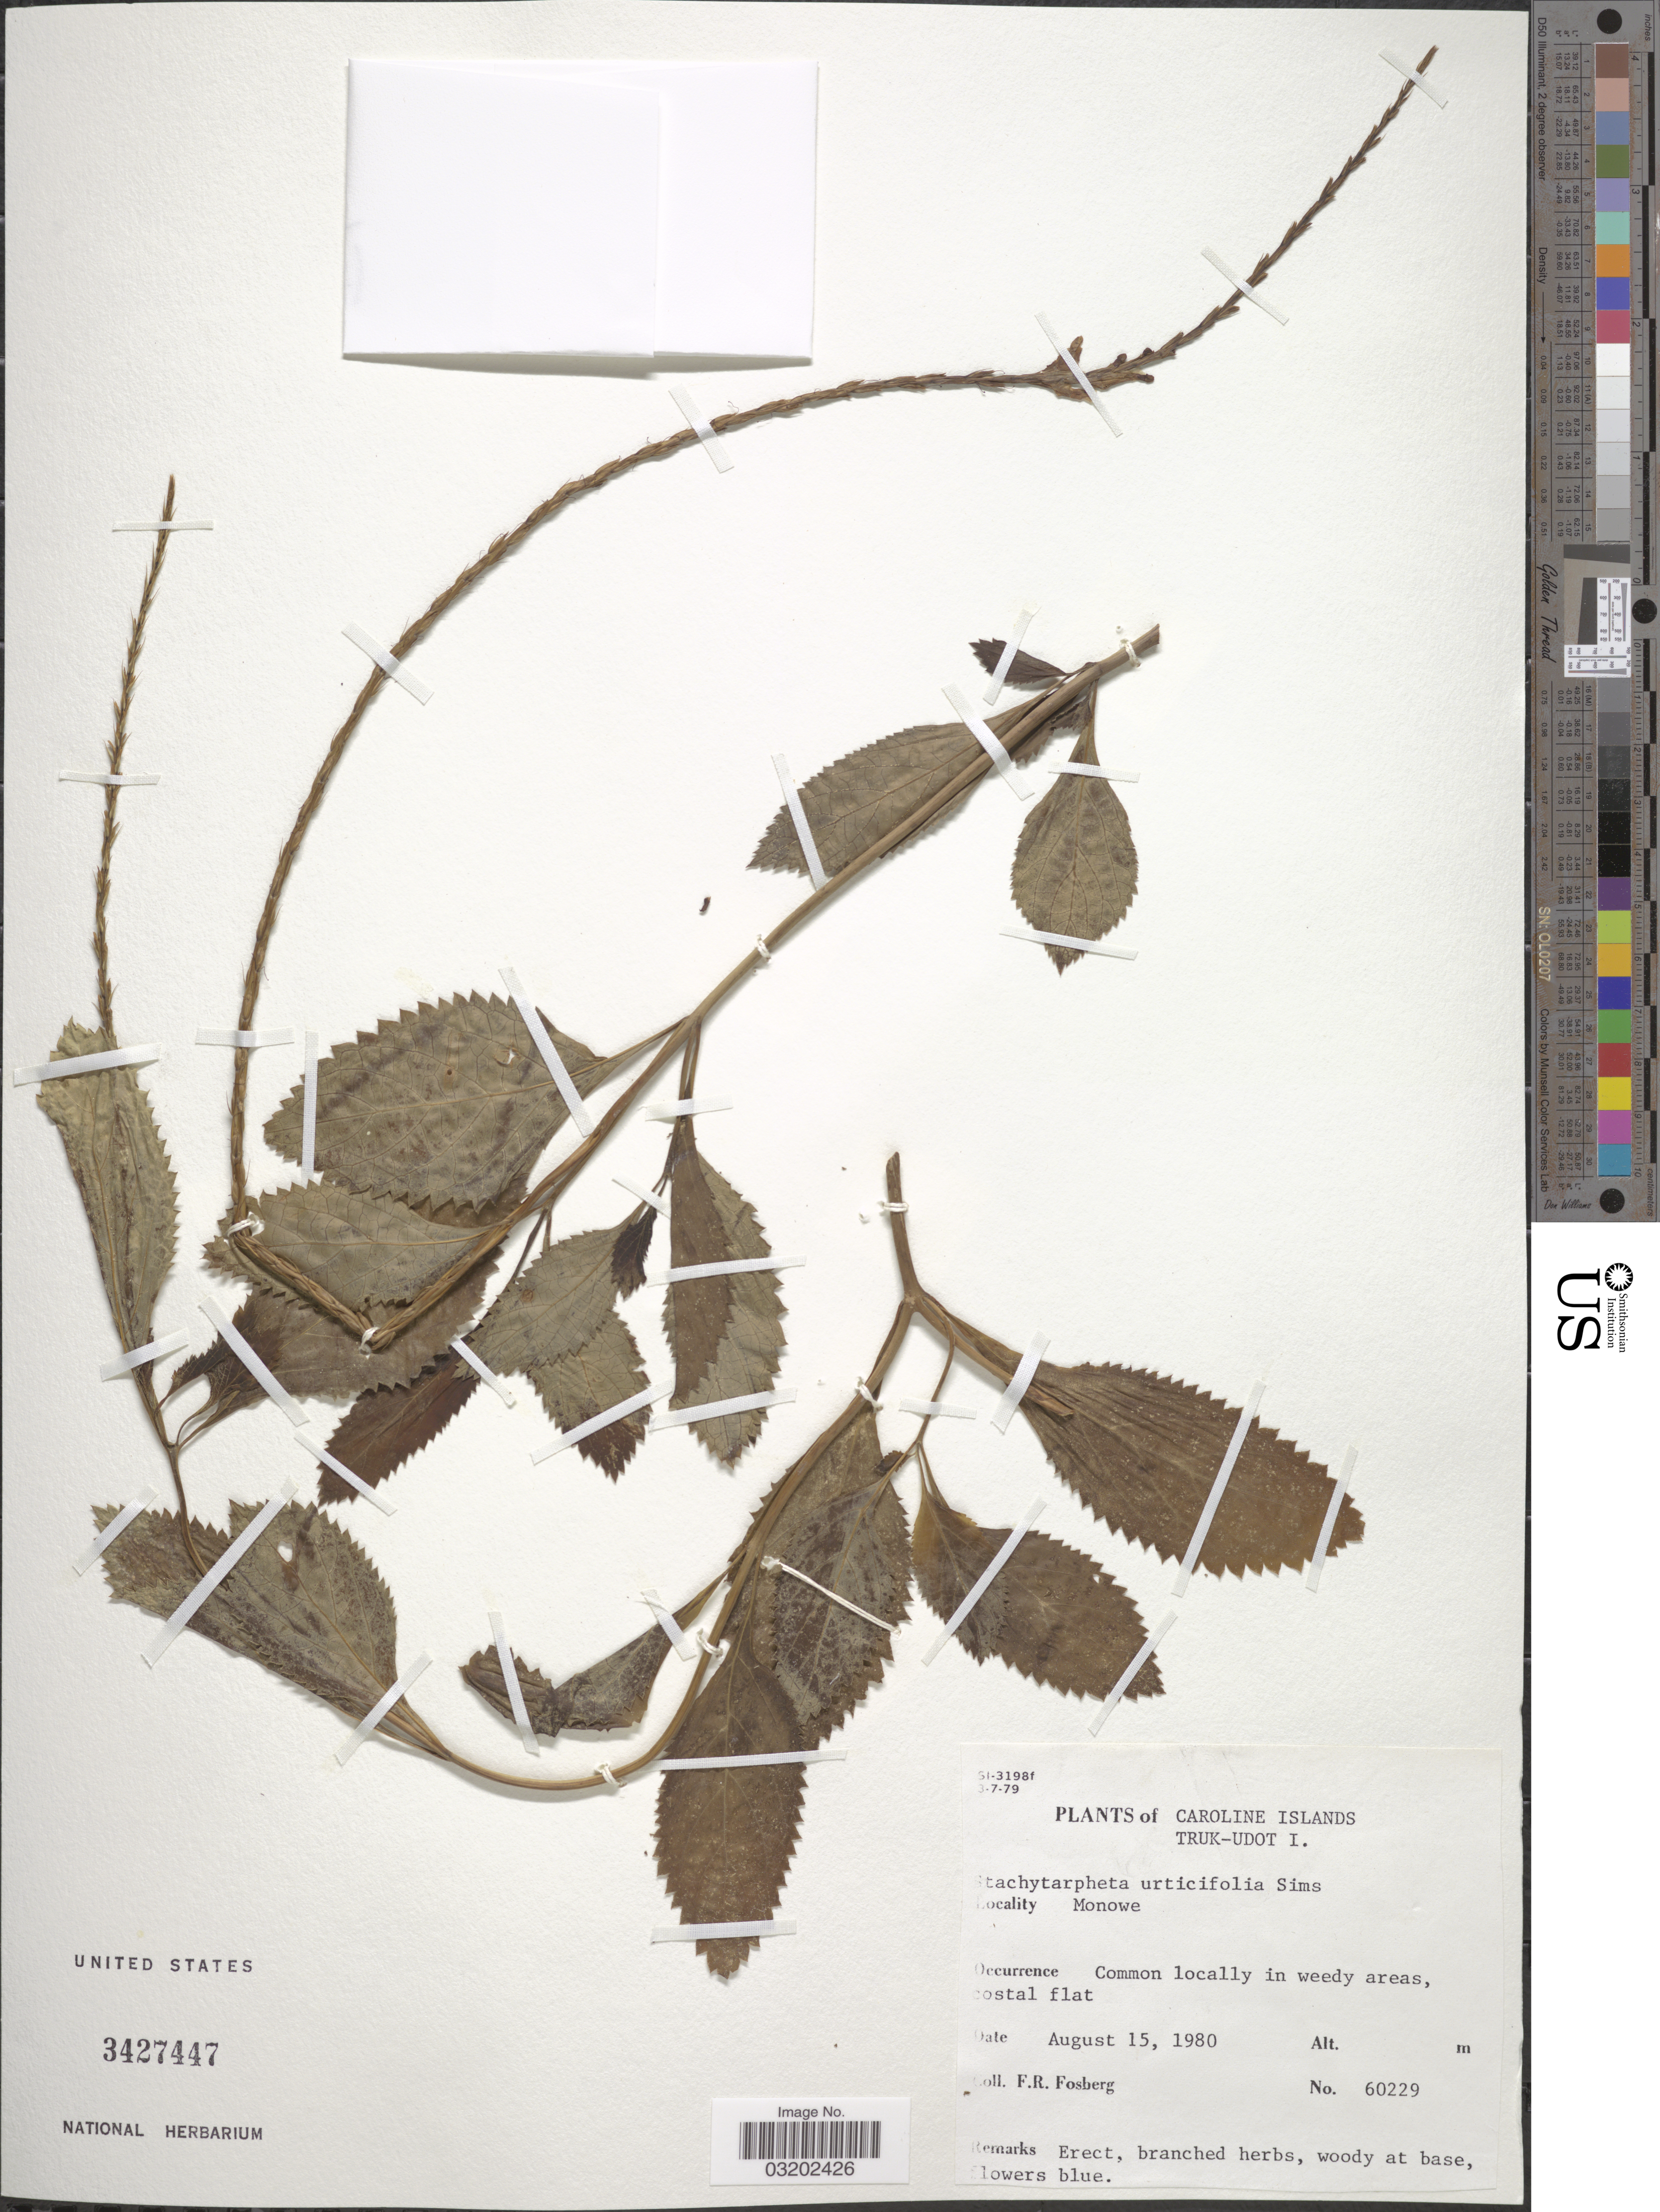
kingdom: Plantae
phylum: Tracheophyta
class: Magnoliopsida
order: Lamiales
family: Verbenaceae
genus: Stachytarpheta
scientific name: Stachytarpheta urticifolia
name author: Sims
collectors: F. R. Fosberg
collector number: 60229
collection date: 1980-08-15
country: Micronesia, Federated States of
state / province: Truk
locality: Caroline Islands. Truk - Udot I. Monowe.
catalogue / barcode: US 3427447